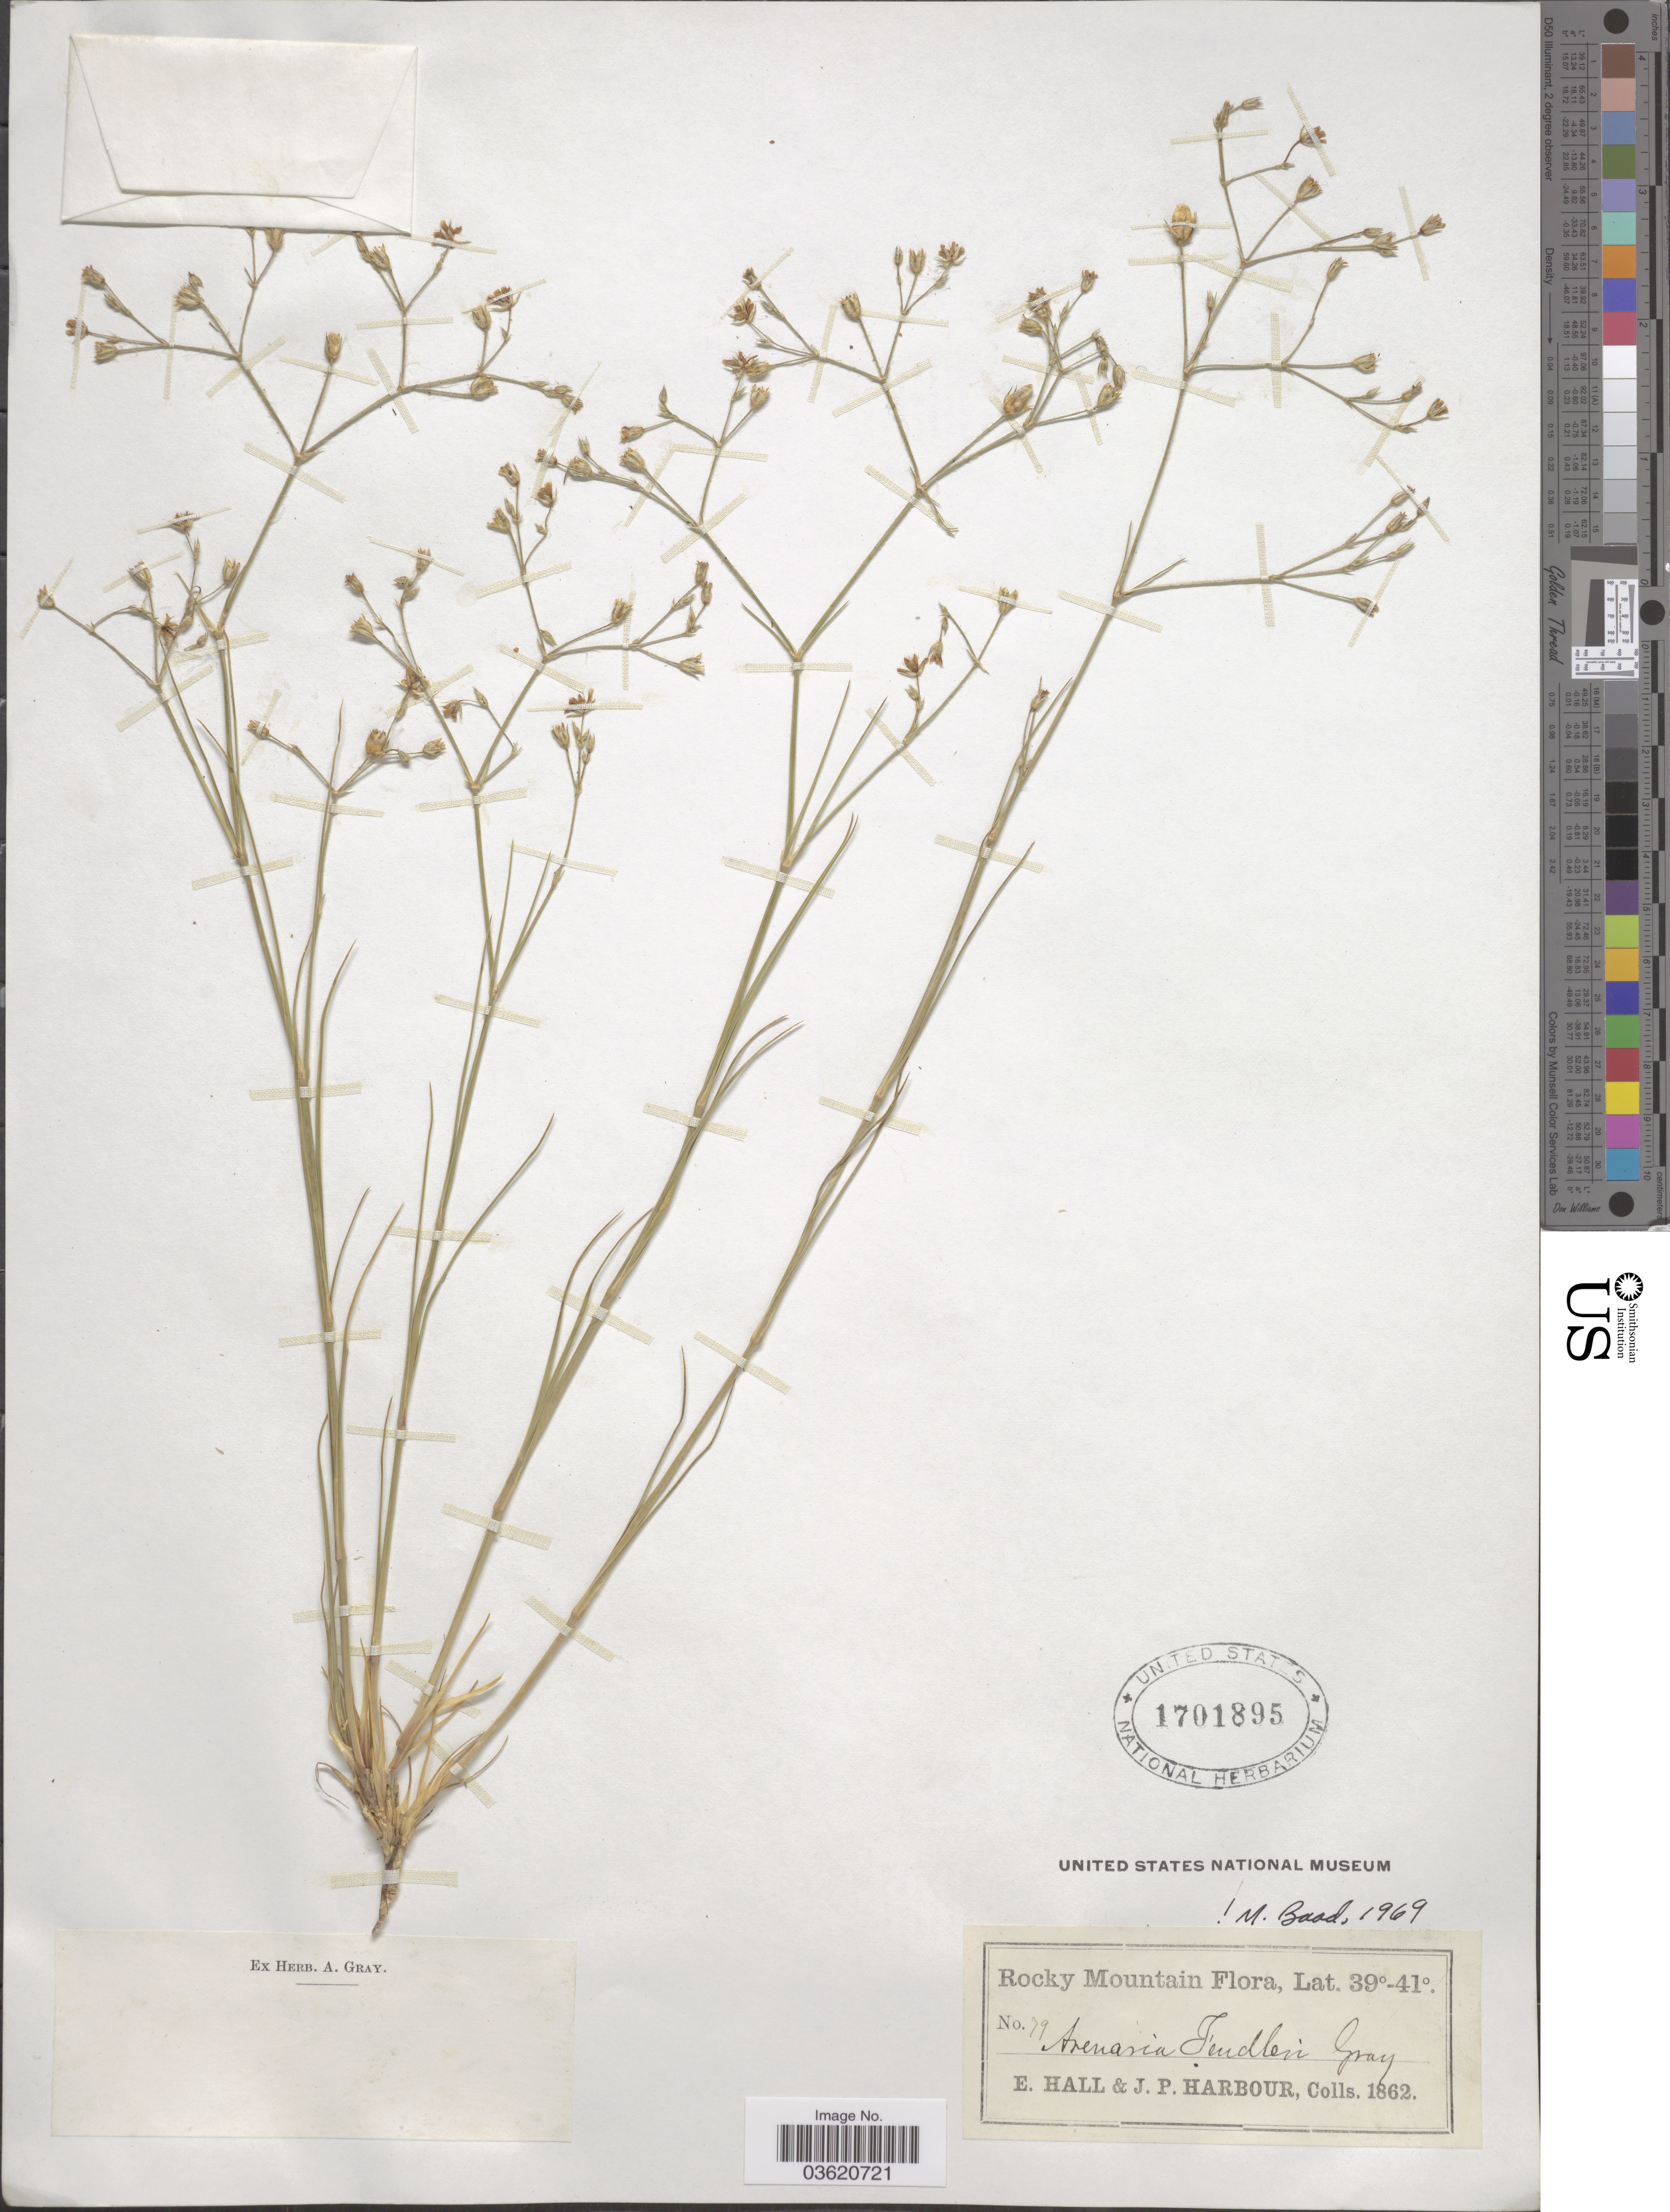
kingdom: Plantae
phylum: Tracheophyta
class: Magnoliopsida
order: Caryophyllales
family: Caryophyllaceae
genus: Eremogone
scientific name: Eremogone fendleri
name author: (A. Gray) Ikonn.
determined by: U.S. National Herbarium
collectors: E. Hall & J. Harbour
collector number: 79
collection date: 1862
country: United States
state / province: Colorado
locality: Rocky Mountain.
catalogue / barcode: US 1701895